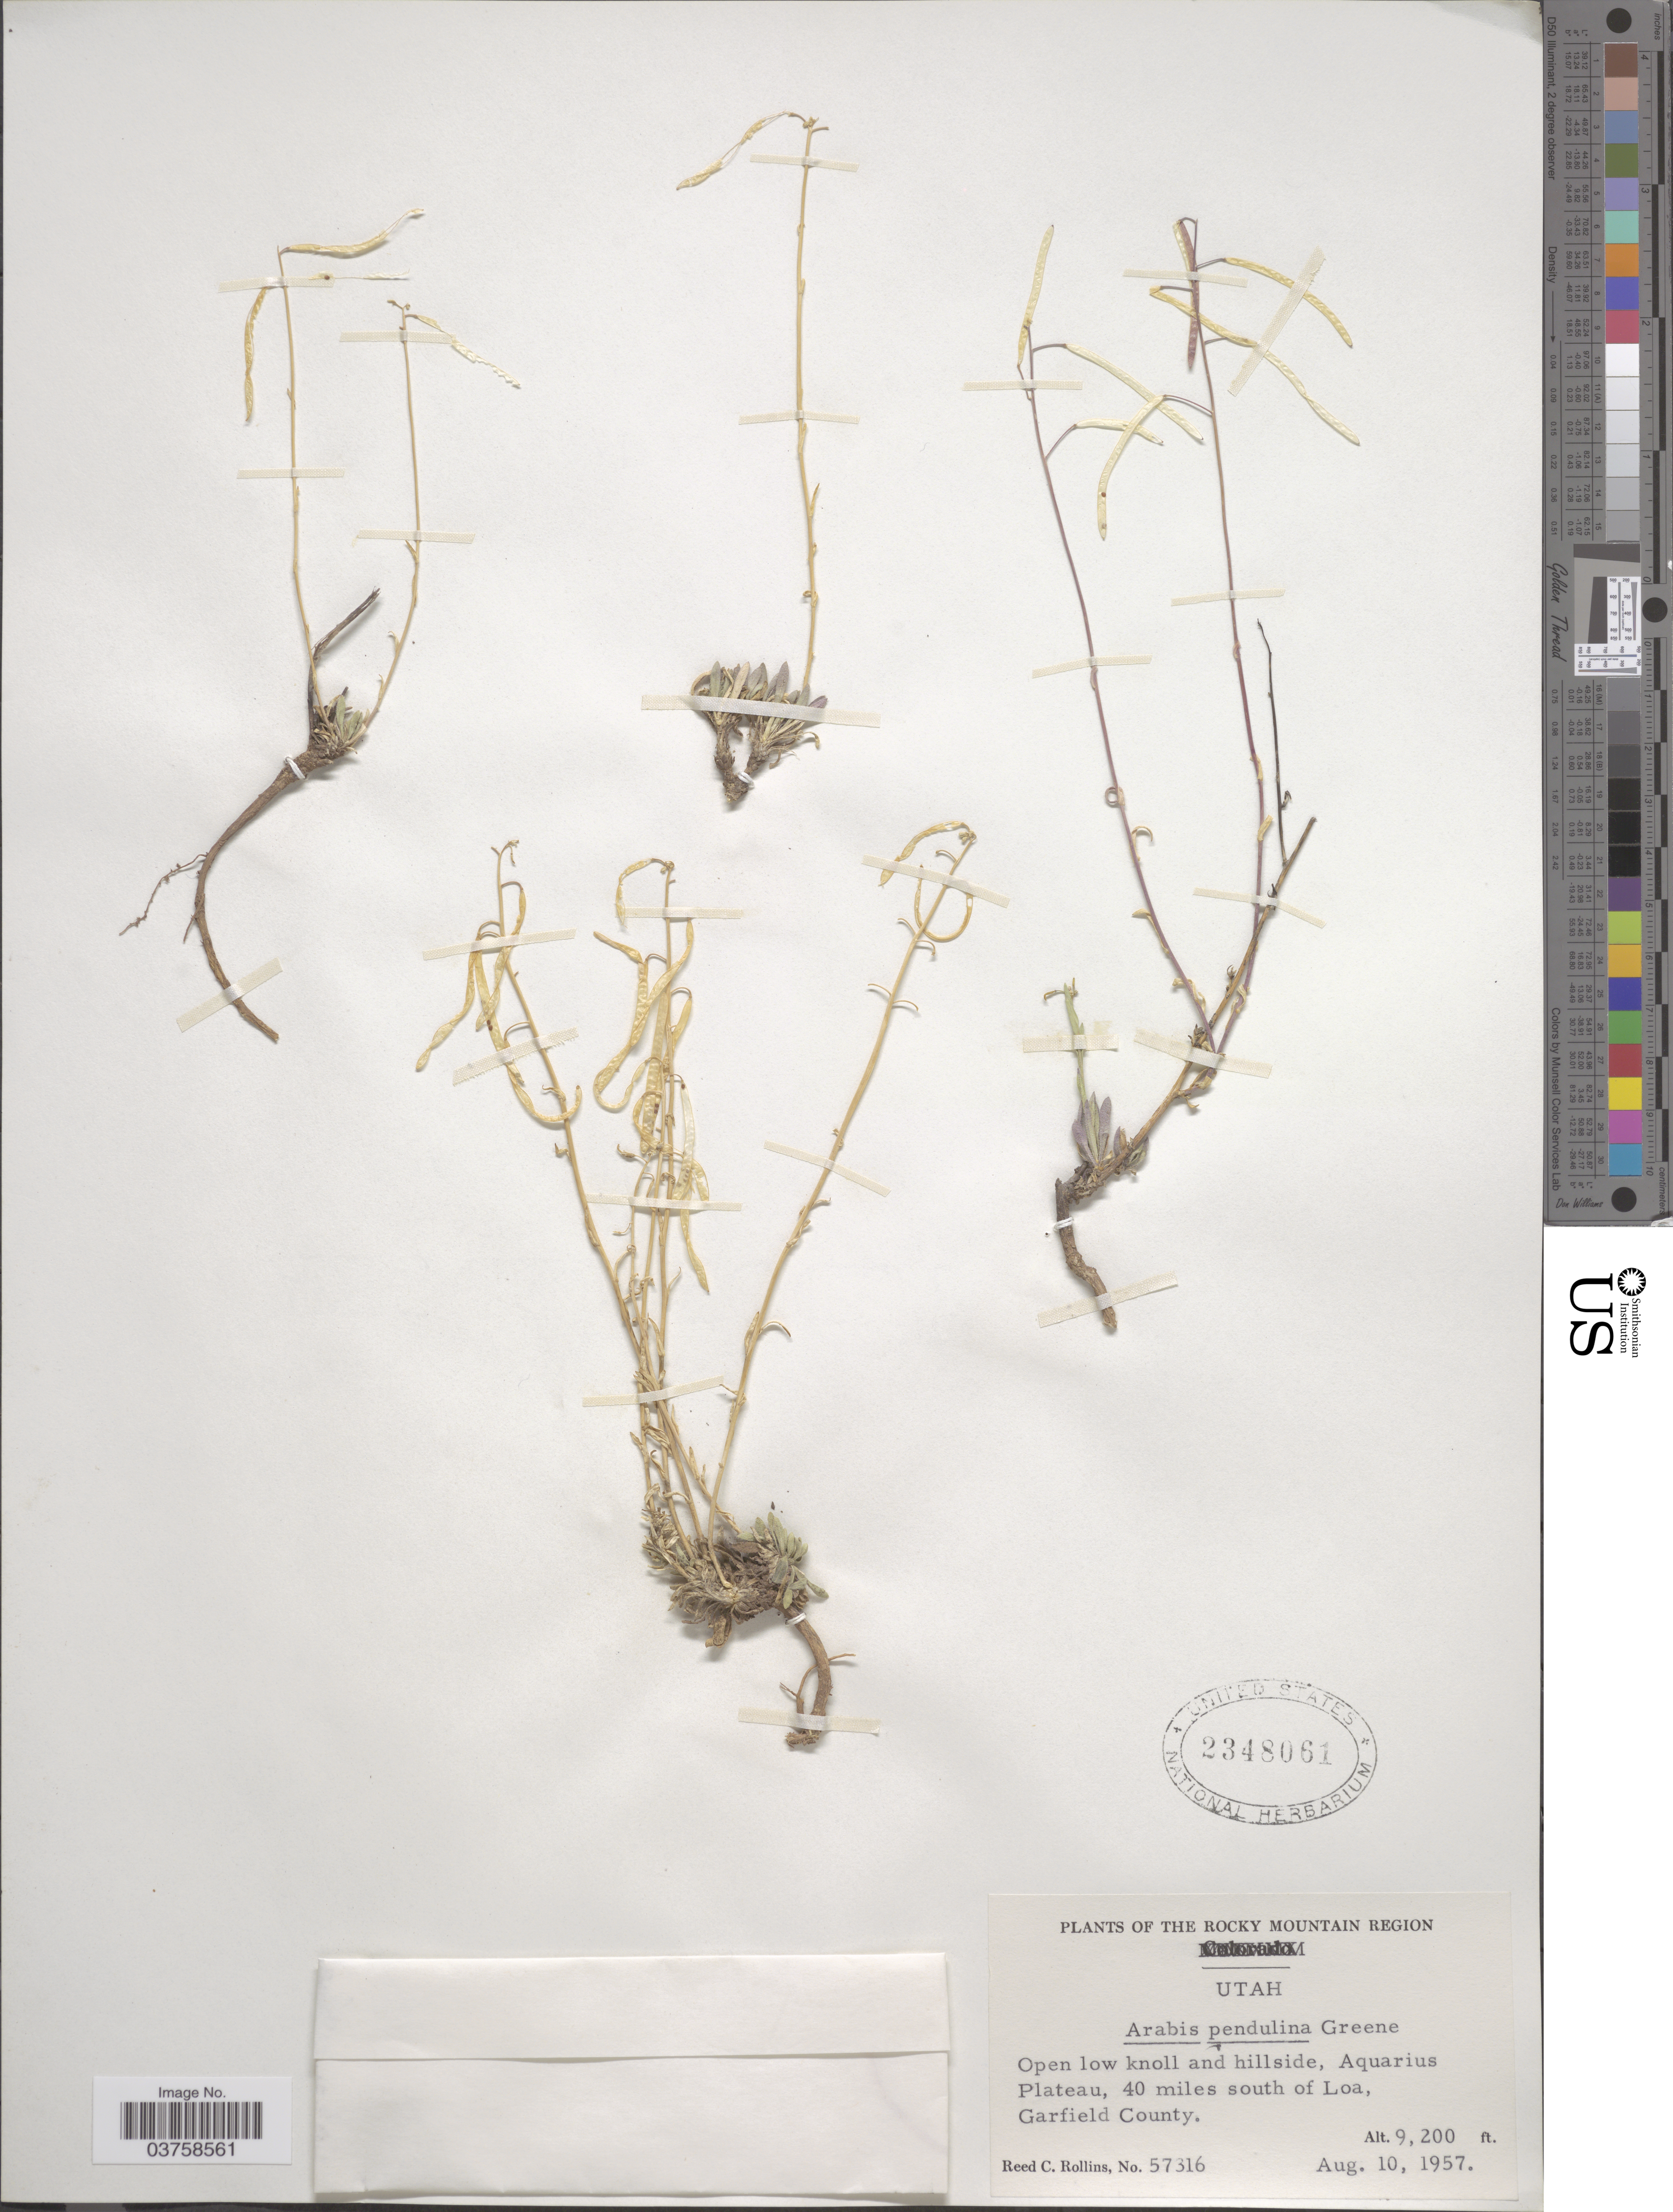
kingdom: Plantae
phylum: Tracheophyta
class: Magnoliopsida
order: Brassicales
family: Brassicaceae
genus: Arabis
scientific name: Arabis pendulina var. pendulina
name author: Greene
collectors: R. C. Rollins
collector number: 57316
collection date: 1957-08-10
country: United States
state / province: Utah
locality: The Rocky Mountain Region. Aquarius Plateau, 40 miles south of Loa, Garfield County.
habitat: open low knoll and hillside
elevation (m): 2804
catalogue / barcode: US 2348061